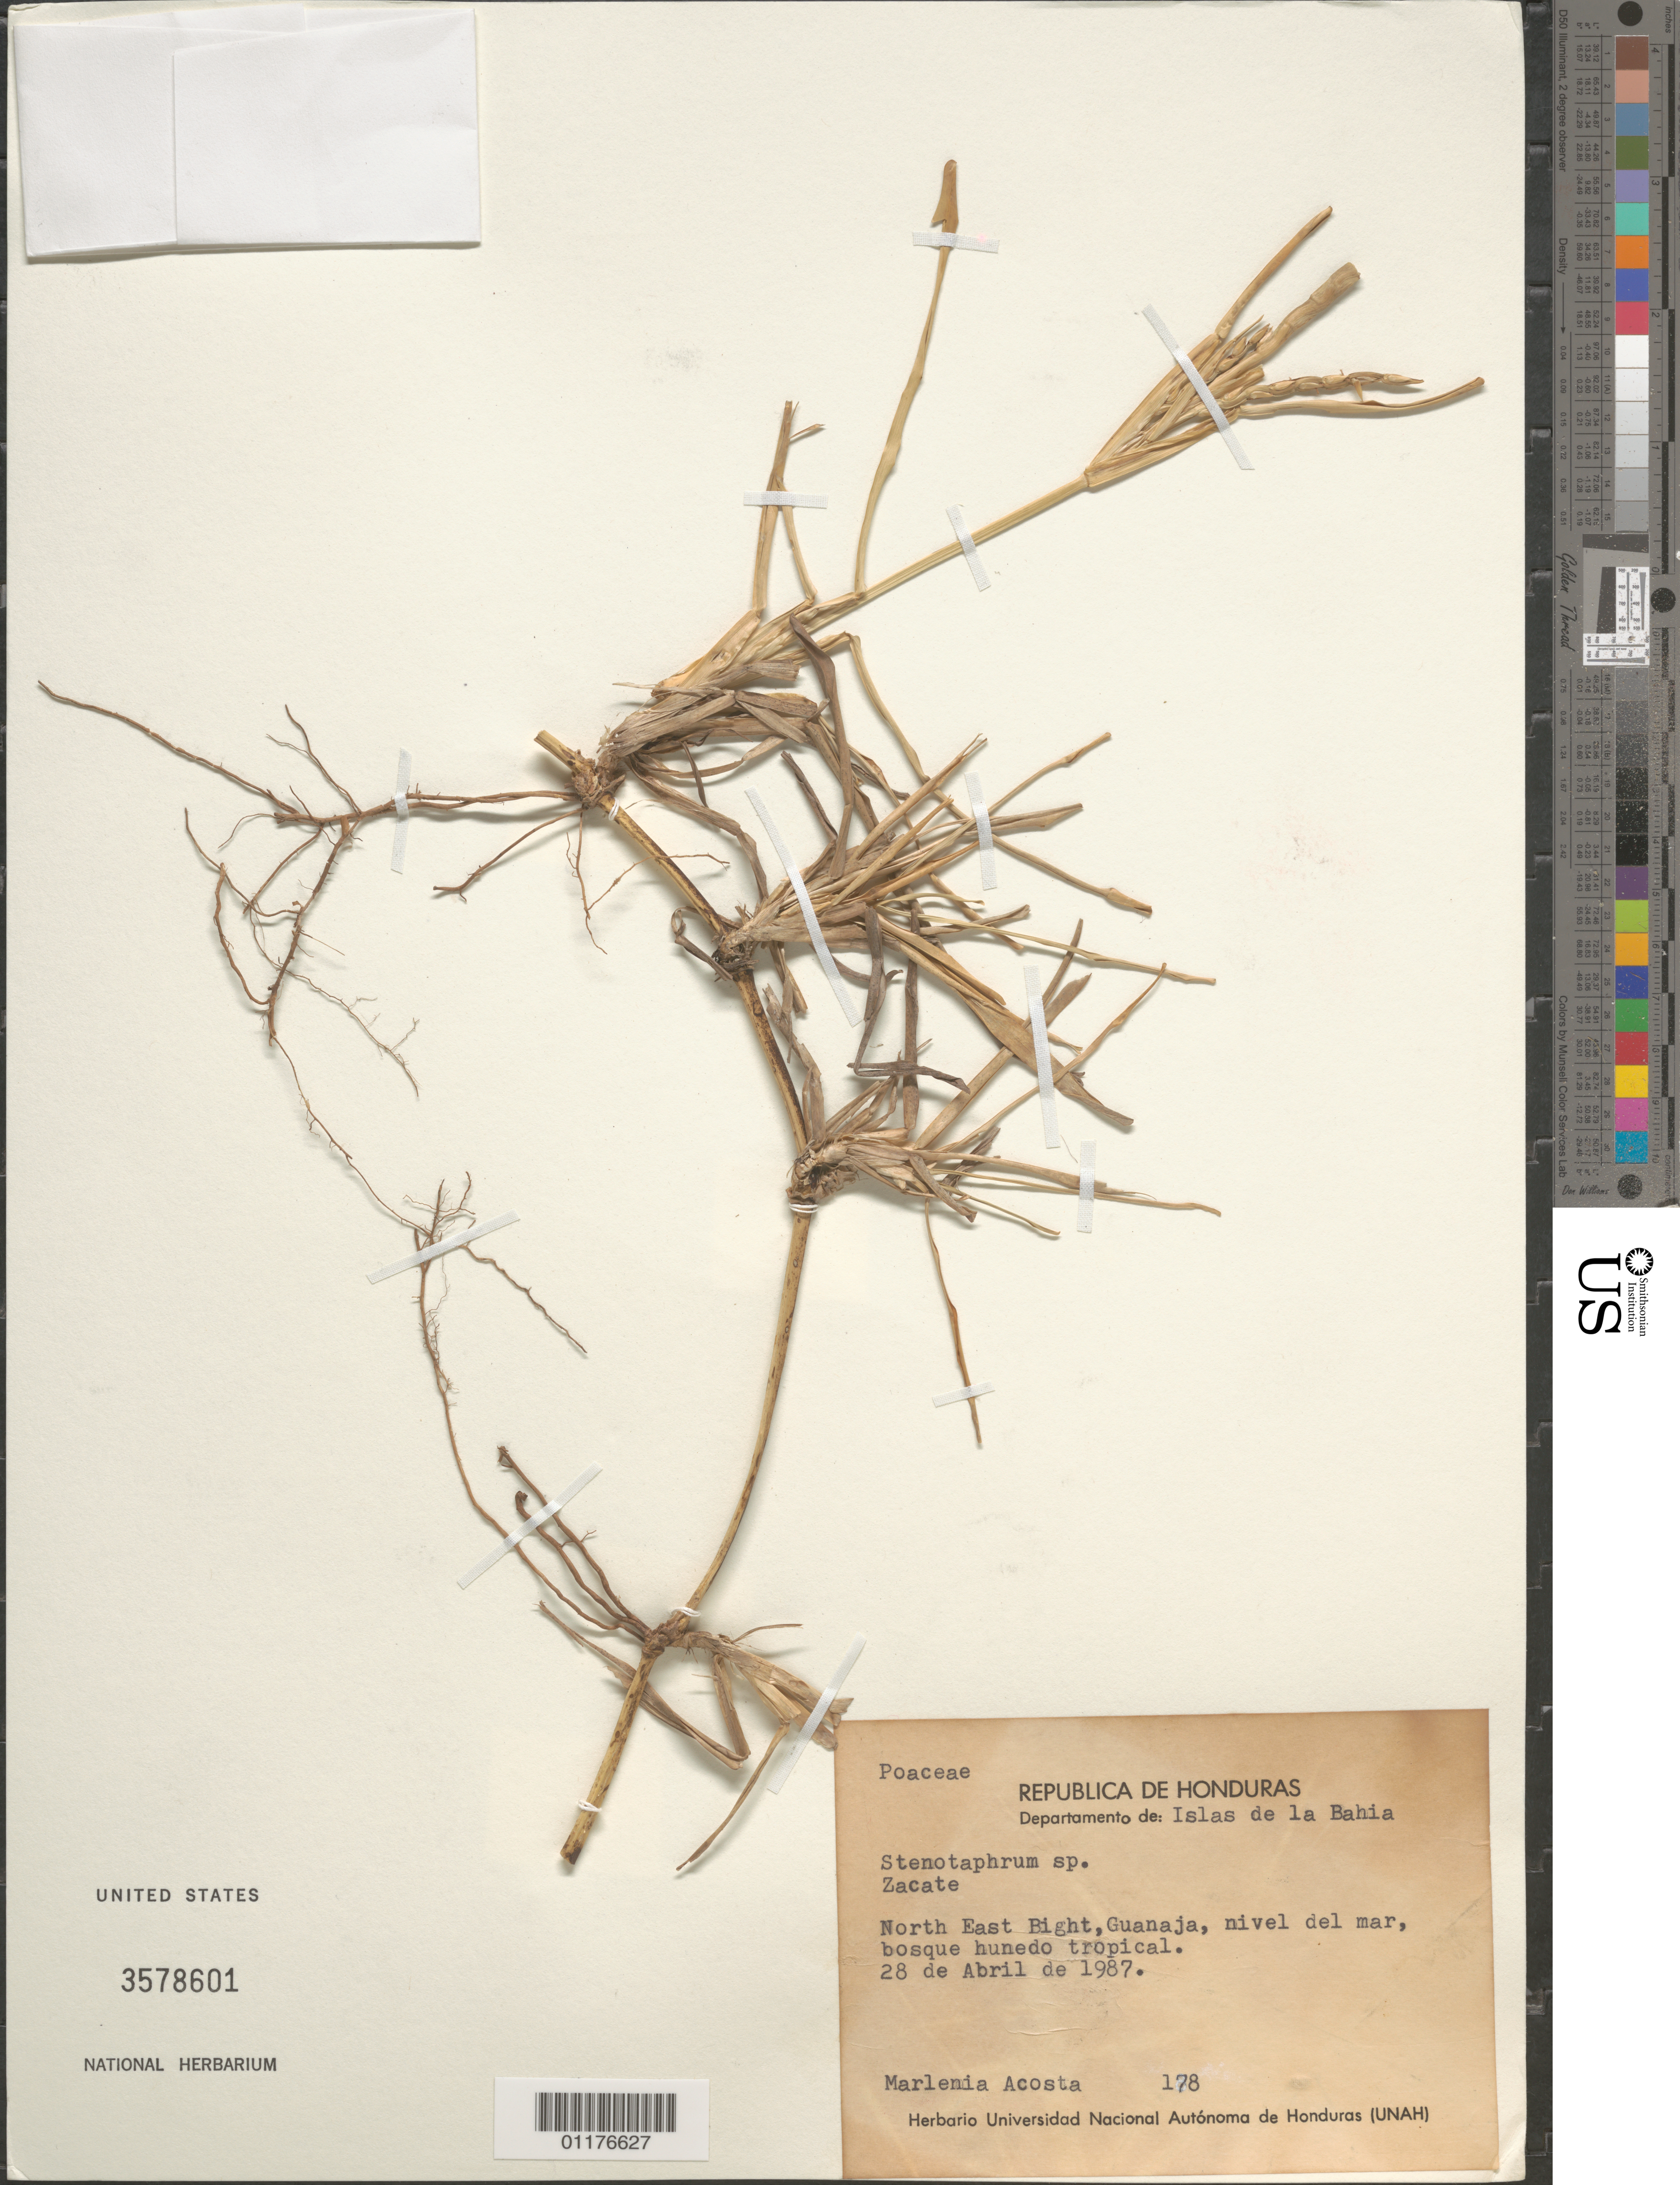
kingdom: Plantae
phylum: Tracheophyta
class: Liliopsida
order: Poales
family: Poaceae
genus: Stenotaphrum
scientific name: Stenotaphrum sp.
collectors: M. Acosta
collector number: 178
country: Honduras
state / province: Islas de la Bahía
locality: NE Bight, Guanaja, nivel del mar.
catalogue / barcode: US 3578601